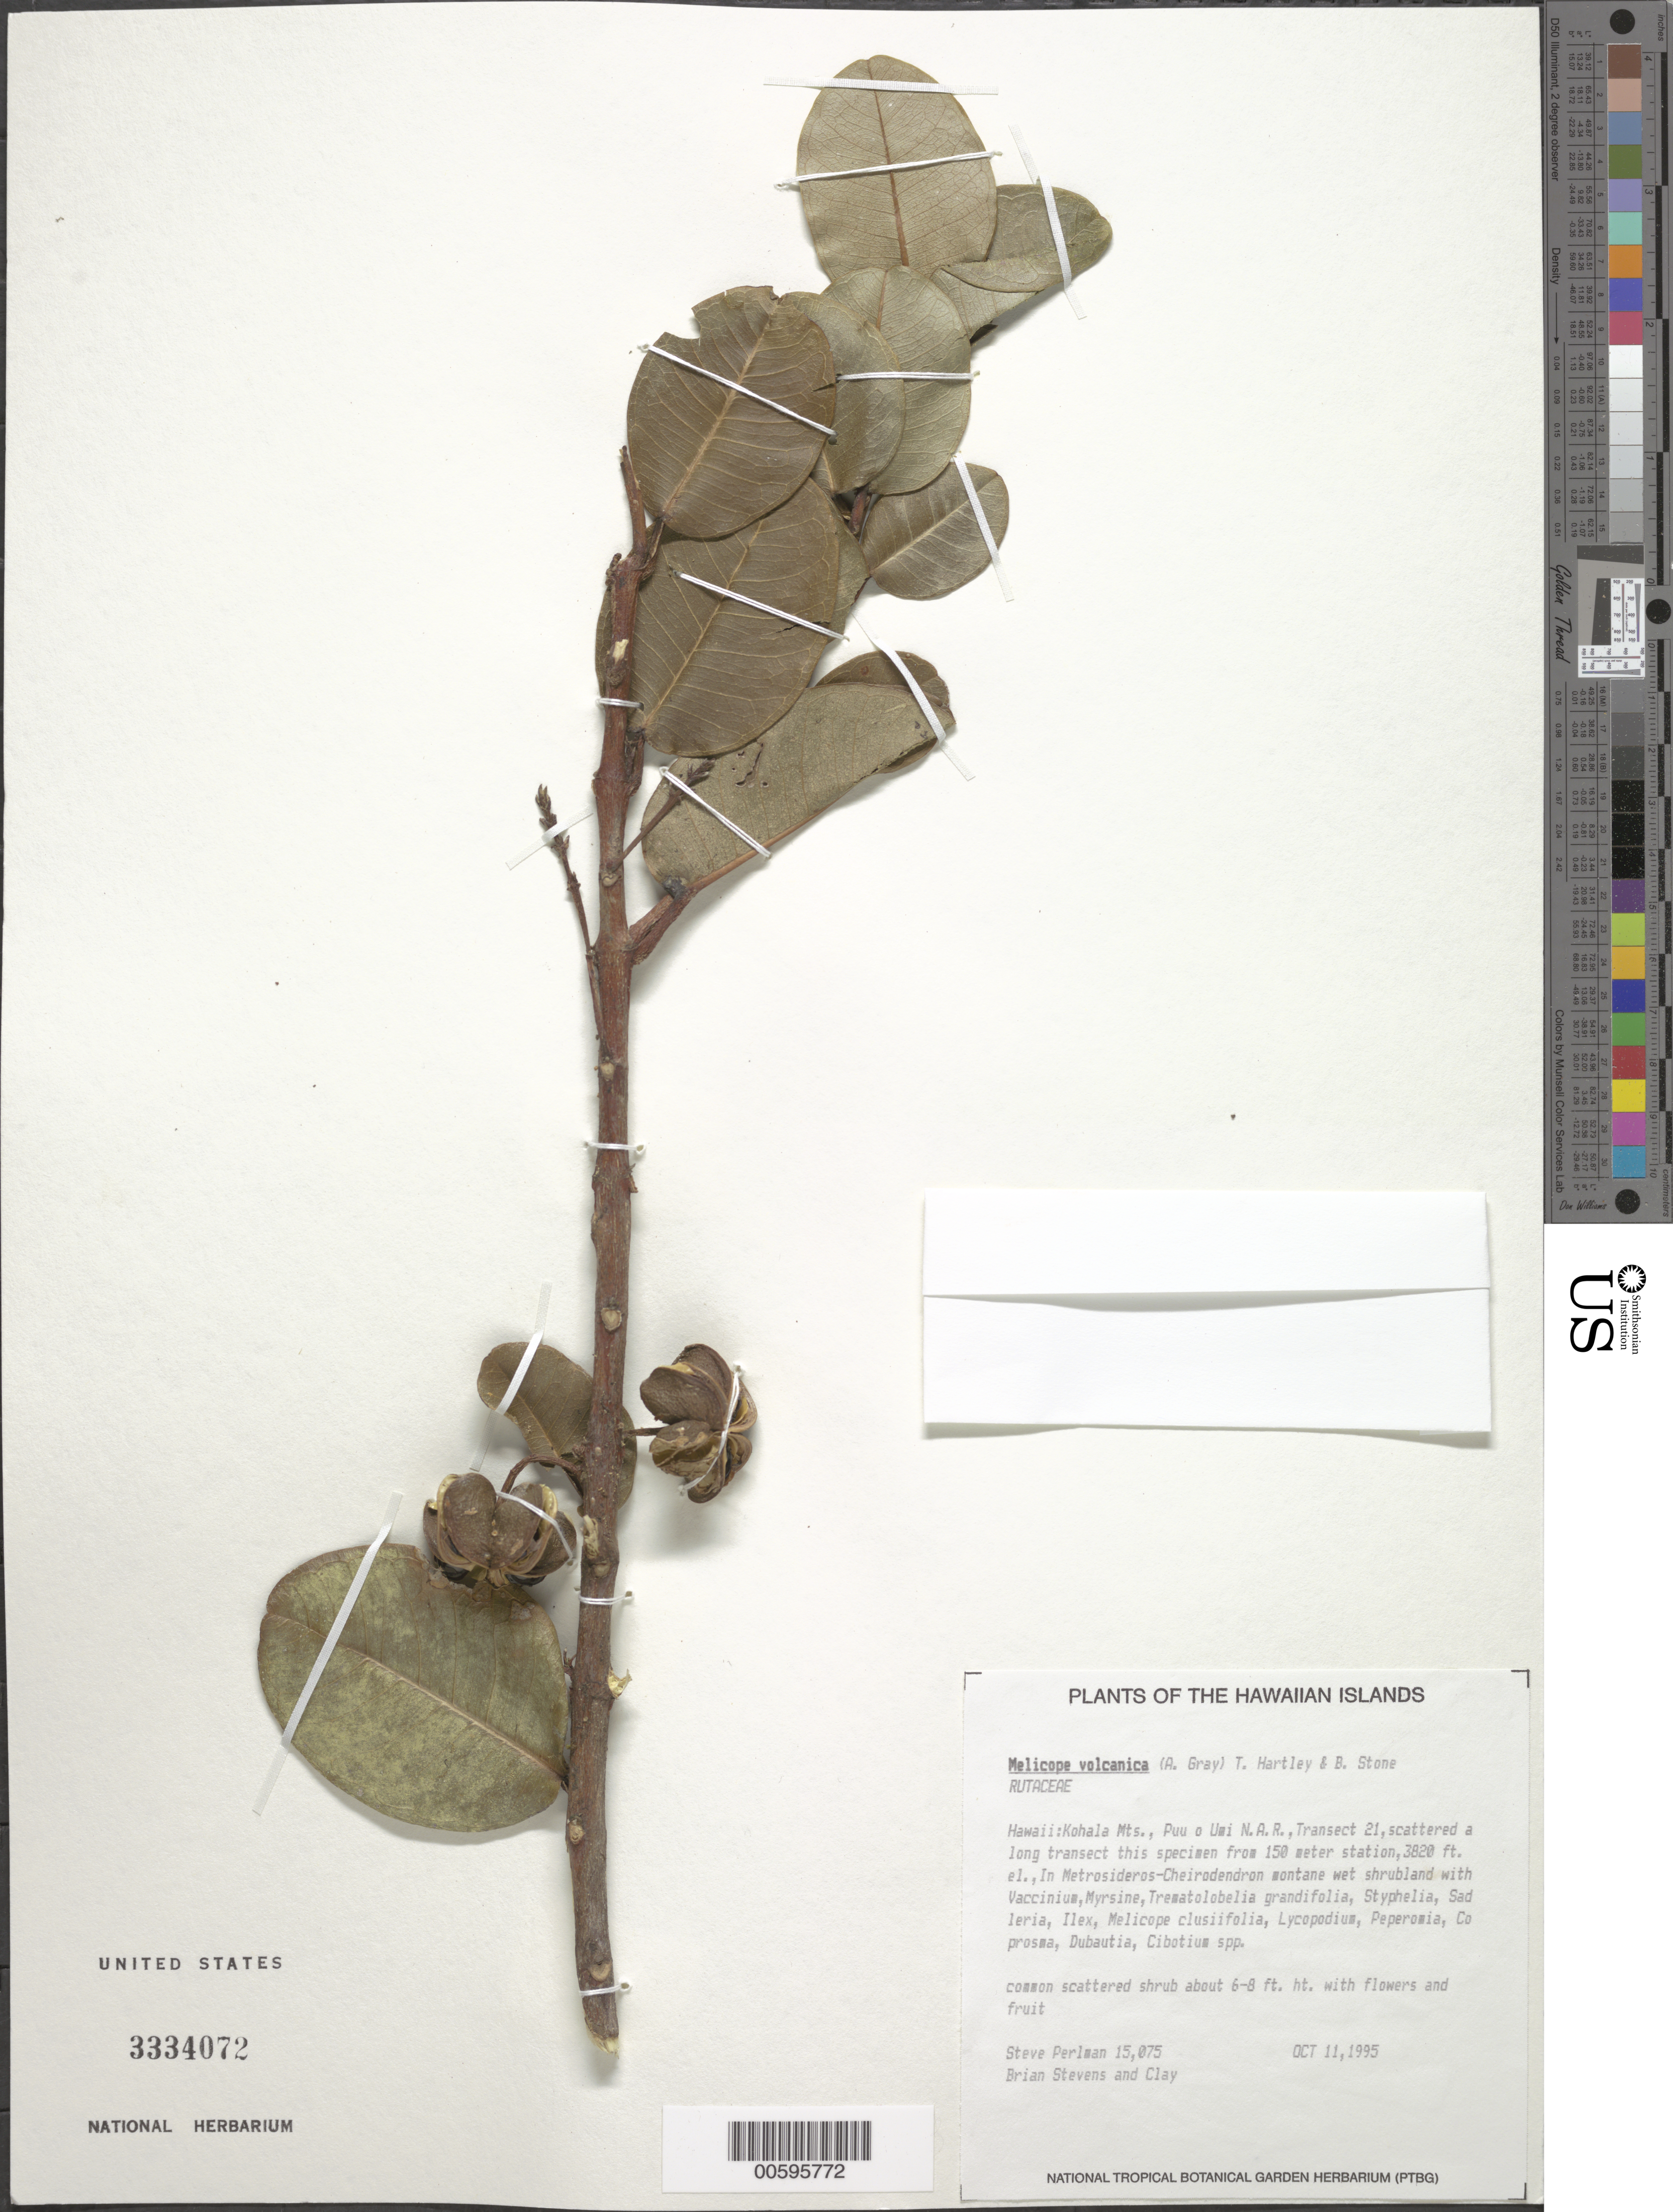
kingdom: Plantae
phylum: Tracheophyta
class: Magnoliopsida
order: Sapindales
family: Rutaceae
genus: Melicope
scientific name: Melicope volcanica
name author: (A. Gray) T.G. Hartley & B.C. Stone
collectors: S. P. Perlman, B. Stevens & Clay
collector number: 15075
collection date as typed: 11 Oct 1995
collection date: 1995-10-11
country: United States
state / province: Hawaii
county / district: Hawaii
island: Hawaii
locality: Kohala Mts., Puu o Umi N.A.R., Transect 21, scattered along transect this specimen from 150 meter station.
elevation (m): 1164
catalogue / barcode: US 3334072